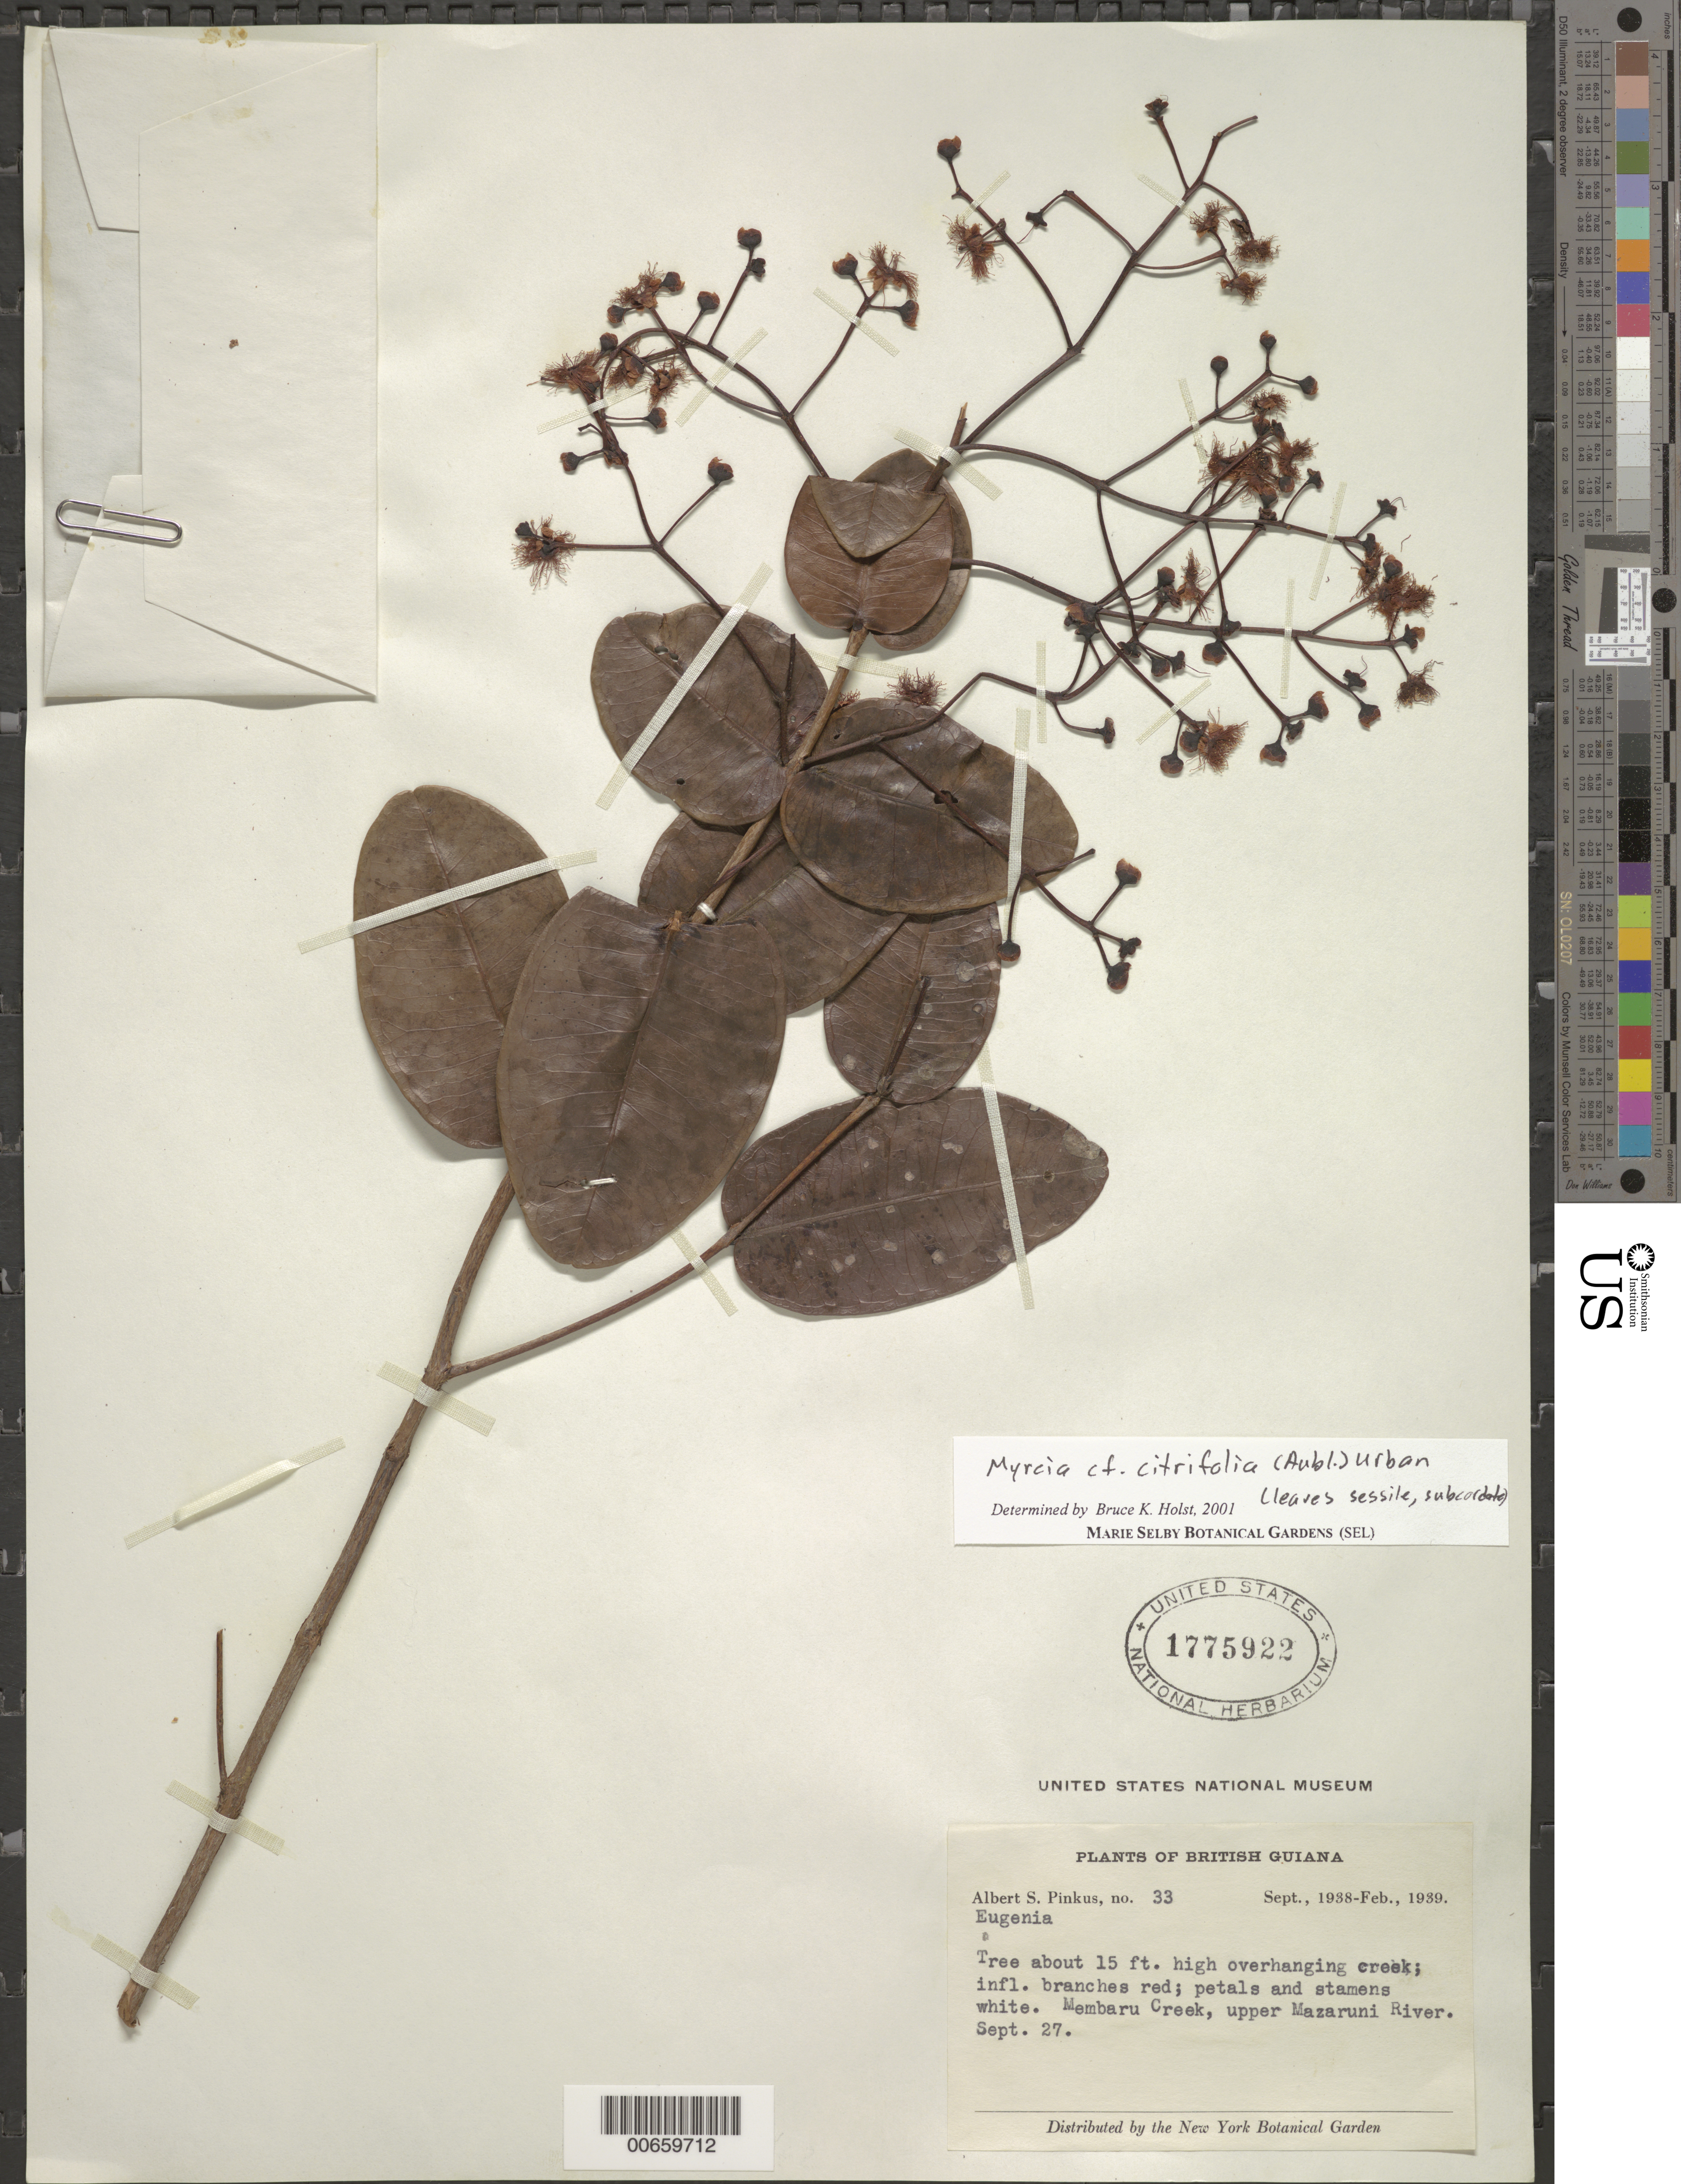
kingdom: Plantae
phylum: Tracheophyta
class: Magnoliopsida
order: Myrtales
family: Myrtaceae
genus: Myrcia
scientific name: Myrcia citrifolia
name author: (Aubl.) Urb.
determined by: Holst, Bruce K.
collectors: A. Pinkus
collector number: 33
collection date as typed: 27-Sep-38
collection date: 1938-09-27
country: Guyana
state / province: Cuyuni-Mazaruni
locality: Membaru Creek, upper Mazaruni R.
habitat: Overhanging creek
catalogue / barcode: US 1775922